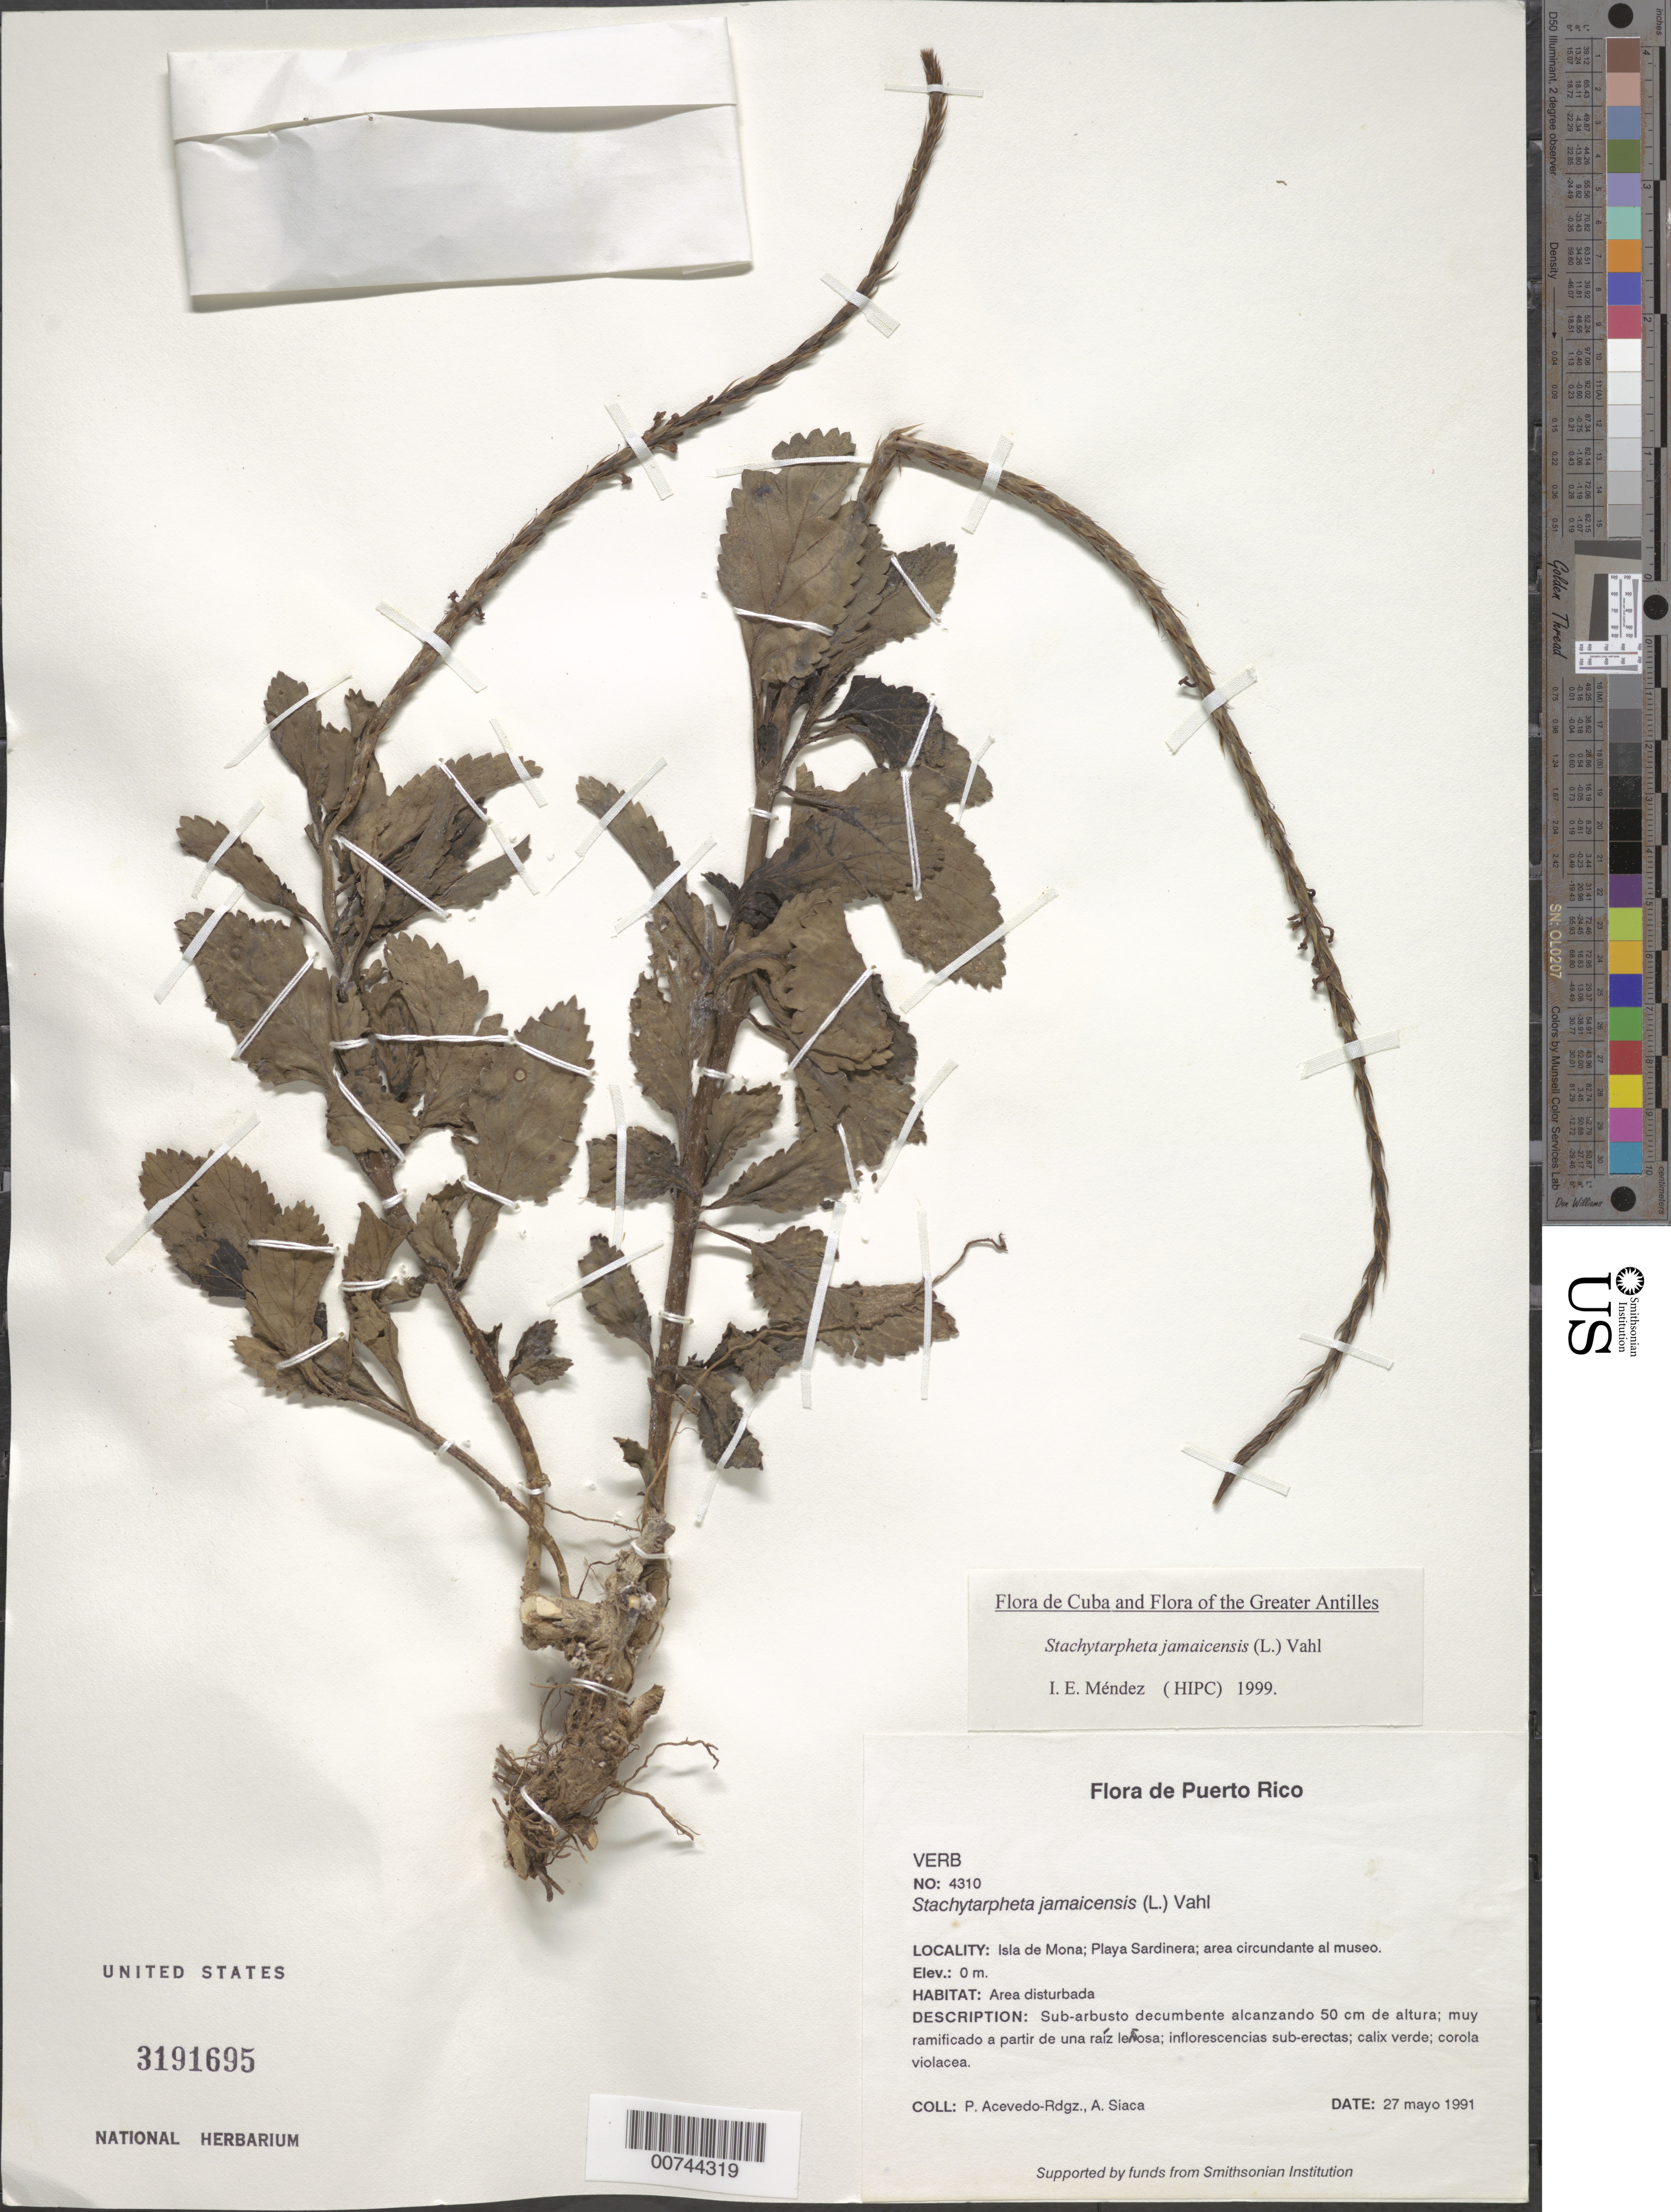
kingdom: Plantae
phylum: Tracheophyta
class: Magnoliopsida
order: Lamiales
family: Verbenaceae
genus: Stachytarpheta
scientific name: Stachytarpheta jamaicensis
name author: (L.) Vahl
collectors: P. Acevedo-Rodr. & A. Siaca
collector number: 4310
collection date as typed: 27 May 1991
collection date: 1991-05-27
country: Puerto Rico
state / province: Mayaguëz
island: Mona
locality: Isla de Mona; Playa Sardinera; area circundante al museo.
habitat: Area disturbada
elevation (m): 0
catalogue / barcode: US 3191695